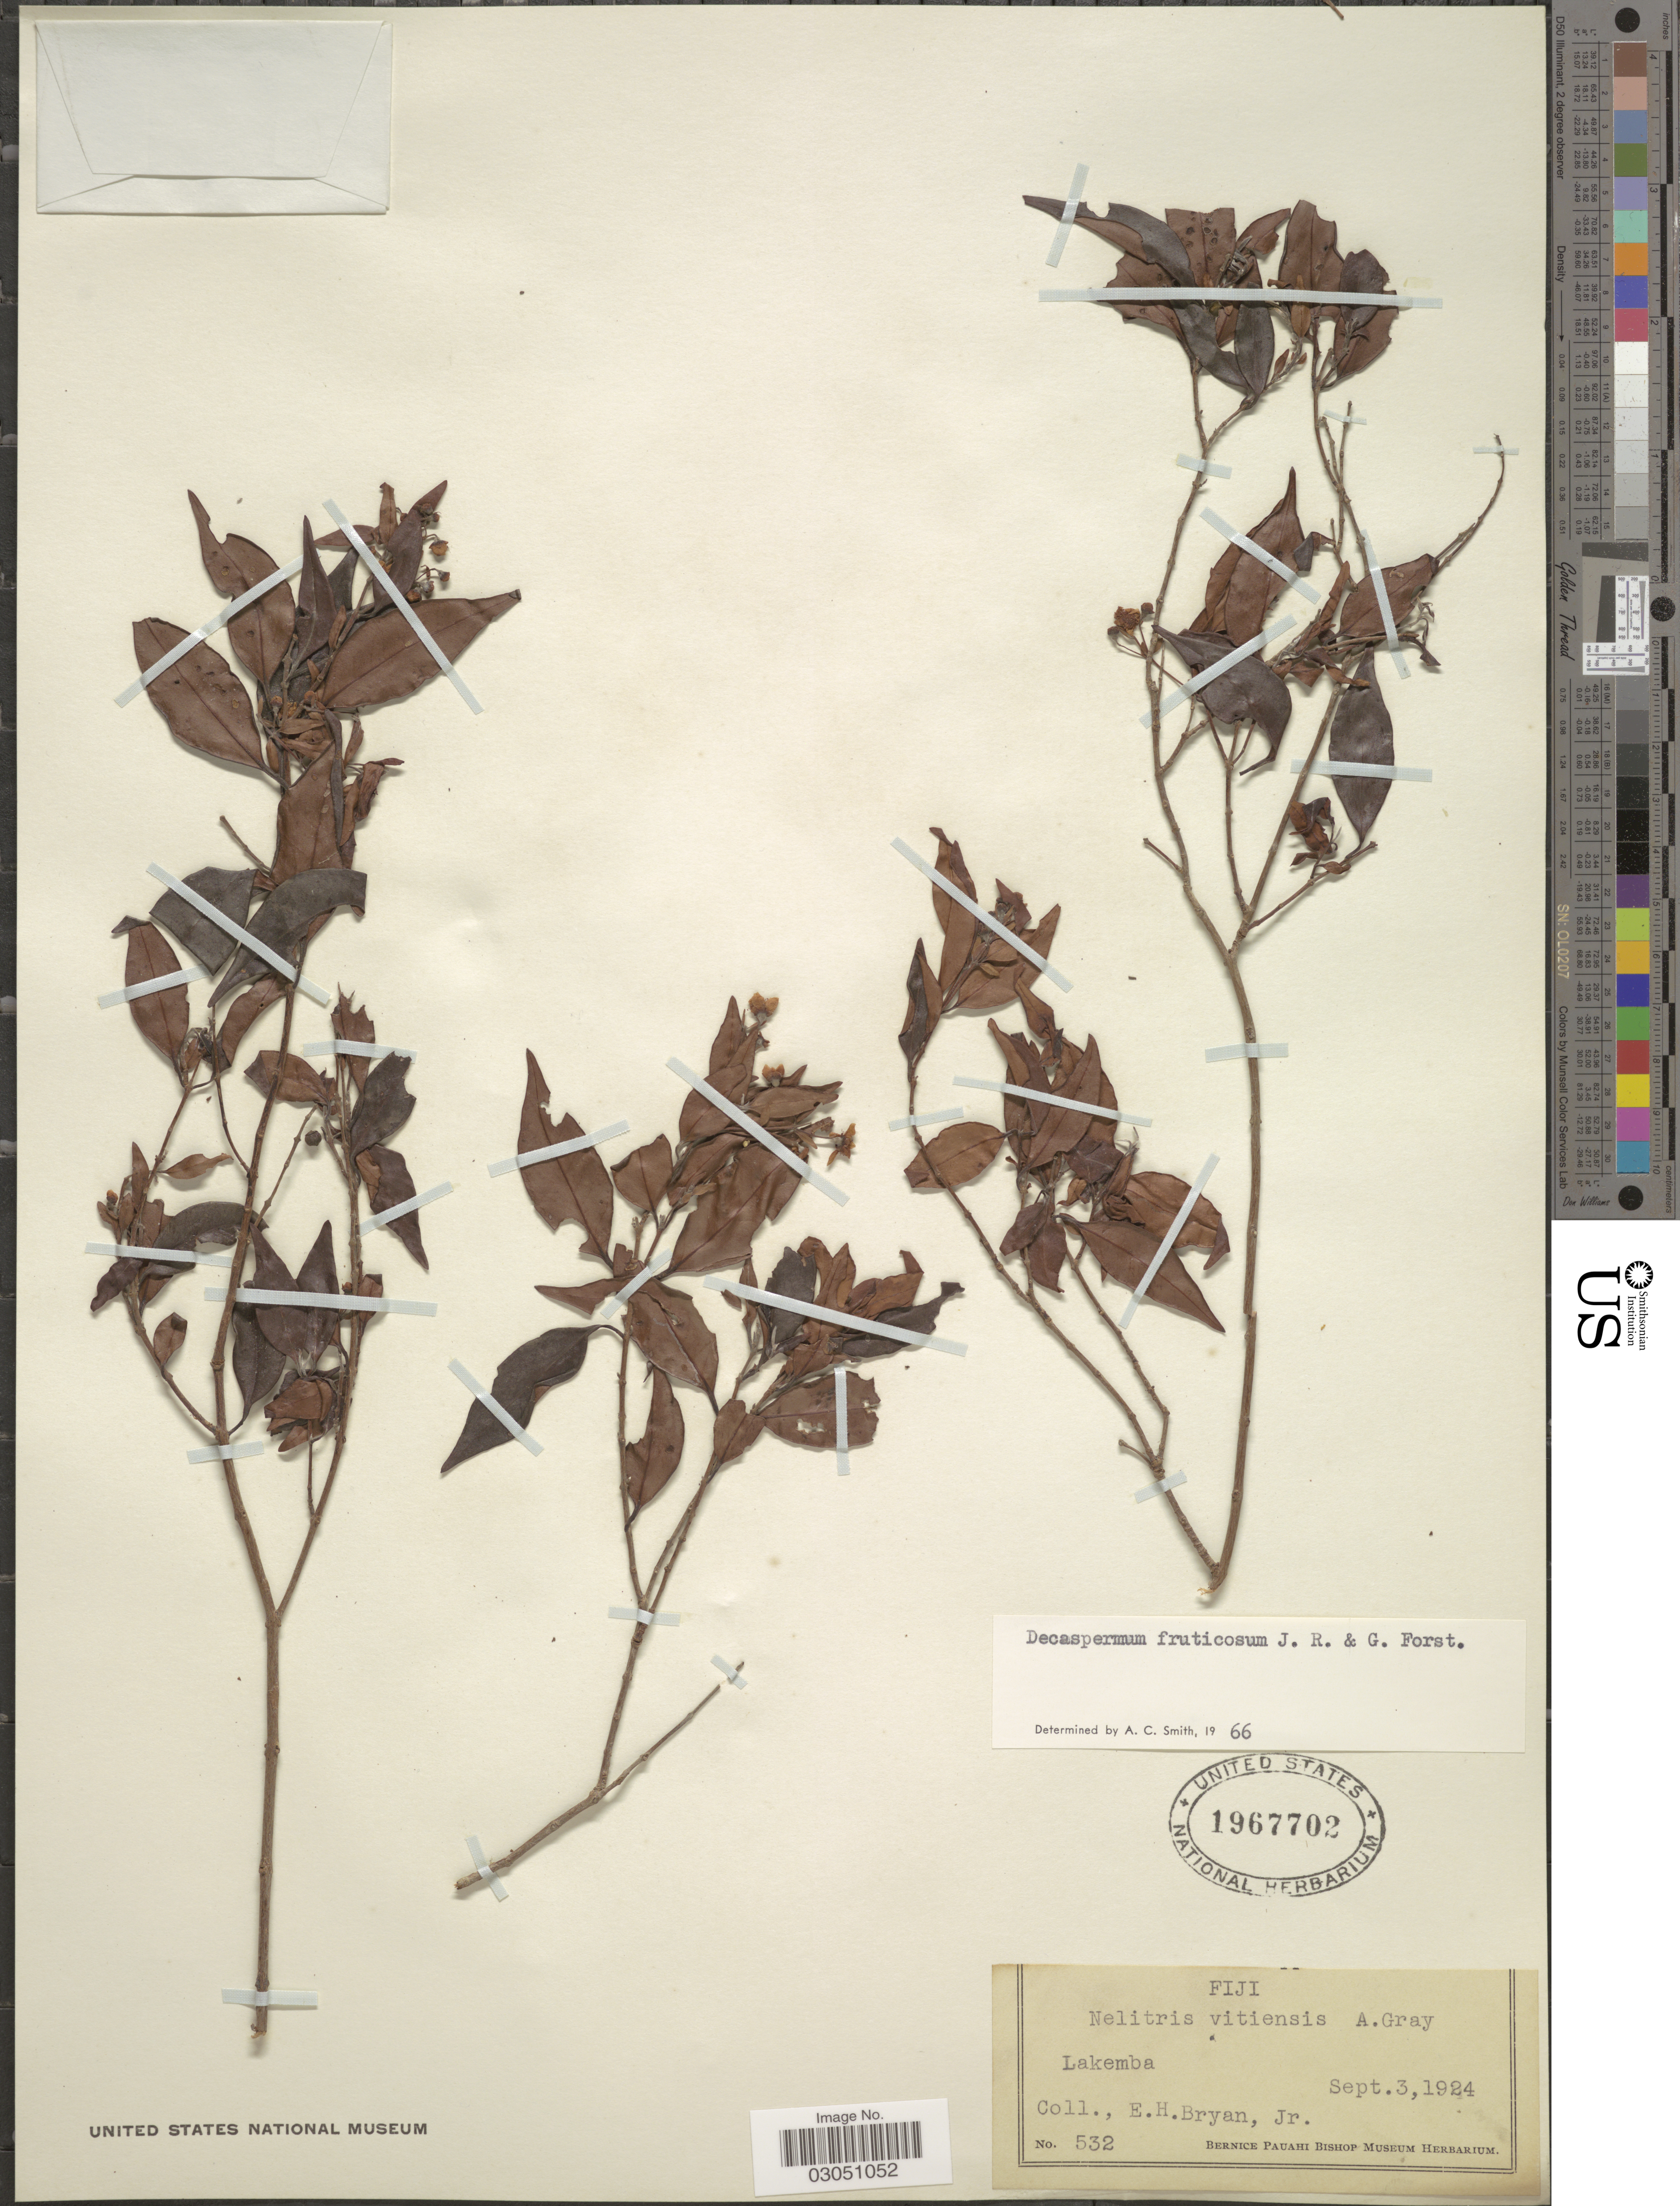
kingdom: Plantae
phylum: Tracheophyta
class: Magnoliopsida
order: Myrtales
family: Myrtaceae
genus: Decaspermum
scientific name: Decaspermum fruticosum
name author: J.R. Forst. & G. Forst.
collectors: E. Bryan Jr.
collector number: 532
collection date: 1924-09-03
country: Fiji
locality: Lakemba.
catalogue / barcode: US 1967702